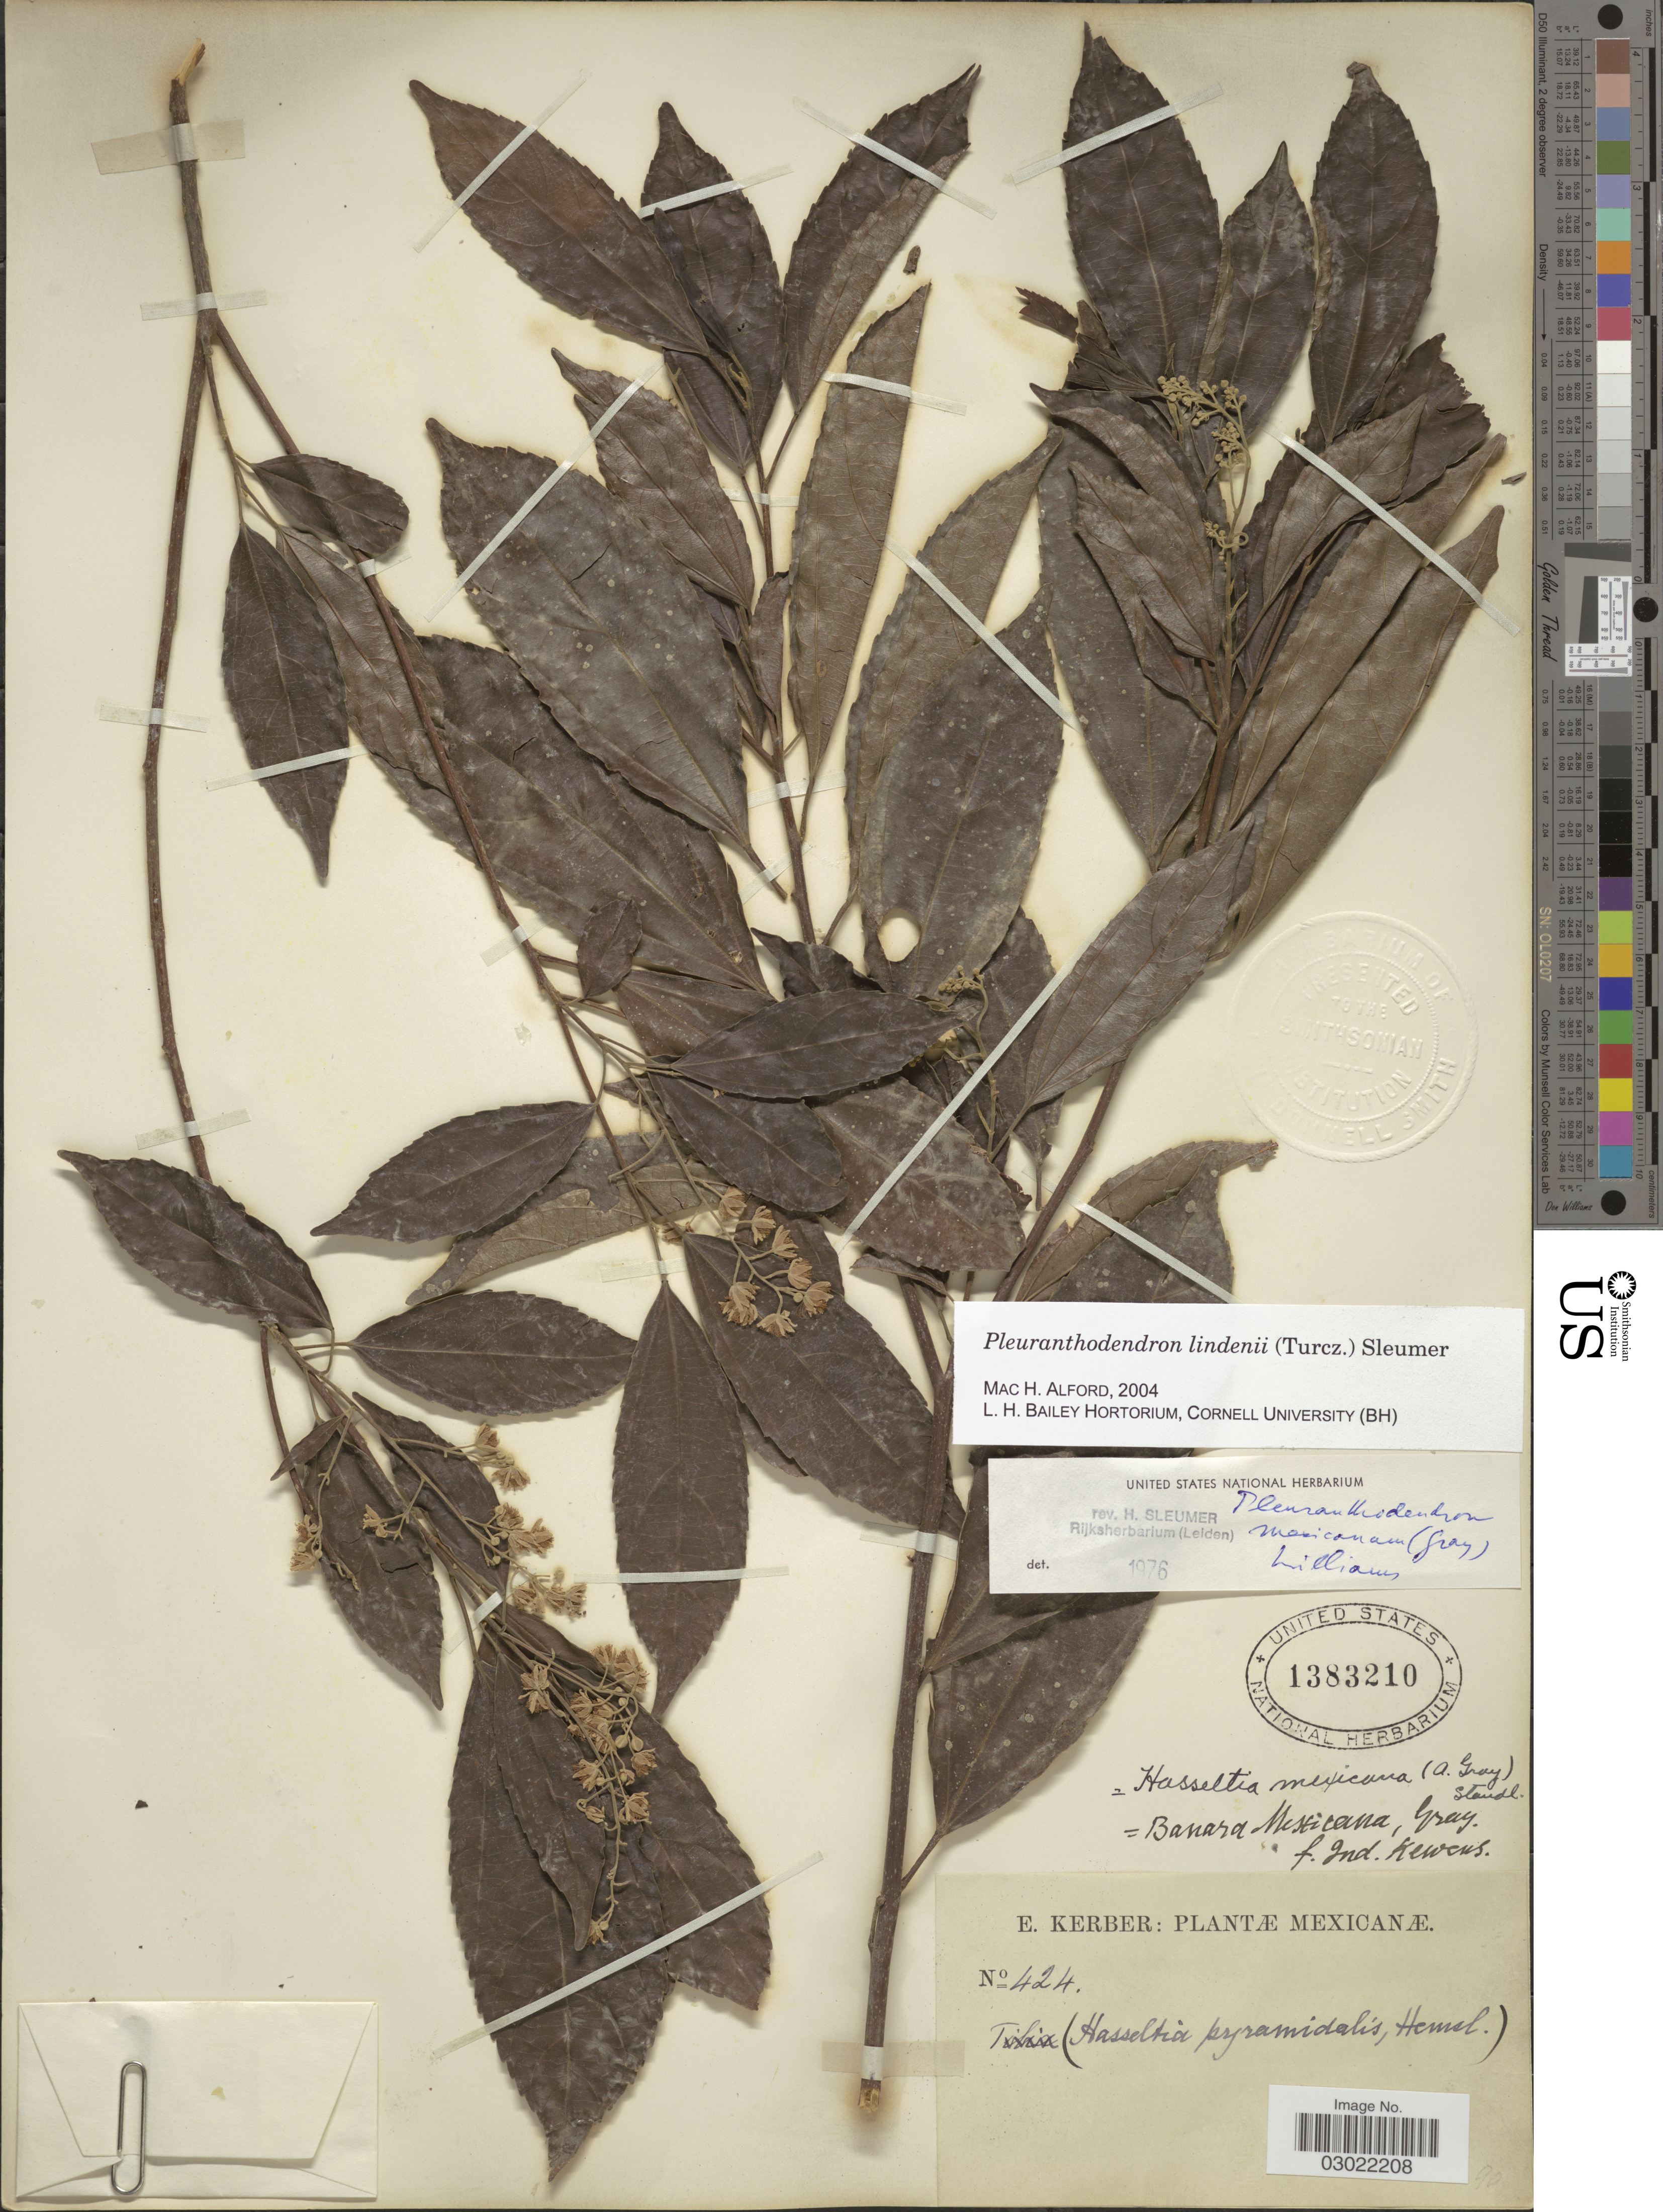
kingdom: Plantae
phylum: Tracheophyta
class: Magnoliopsida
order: Malpighiales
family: Salicaceae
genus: Pleuranthodendron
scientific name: Pleuranthodendron lindenii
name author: (Turcz.) Sleumer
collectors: E. Kerber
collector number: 424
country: Mexico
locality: Mexicanæ.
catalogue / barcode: US 1383210